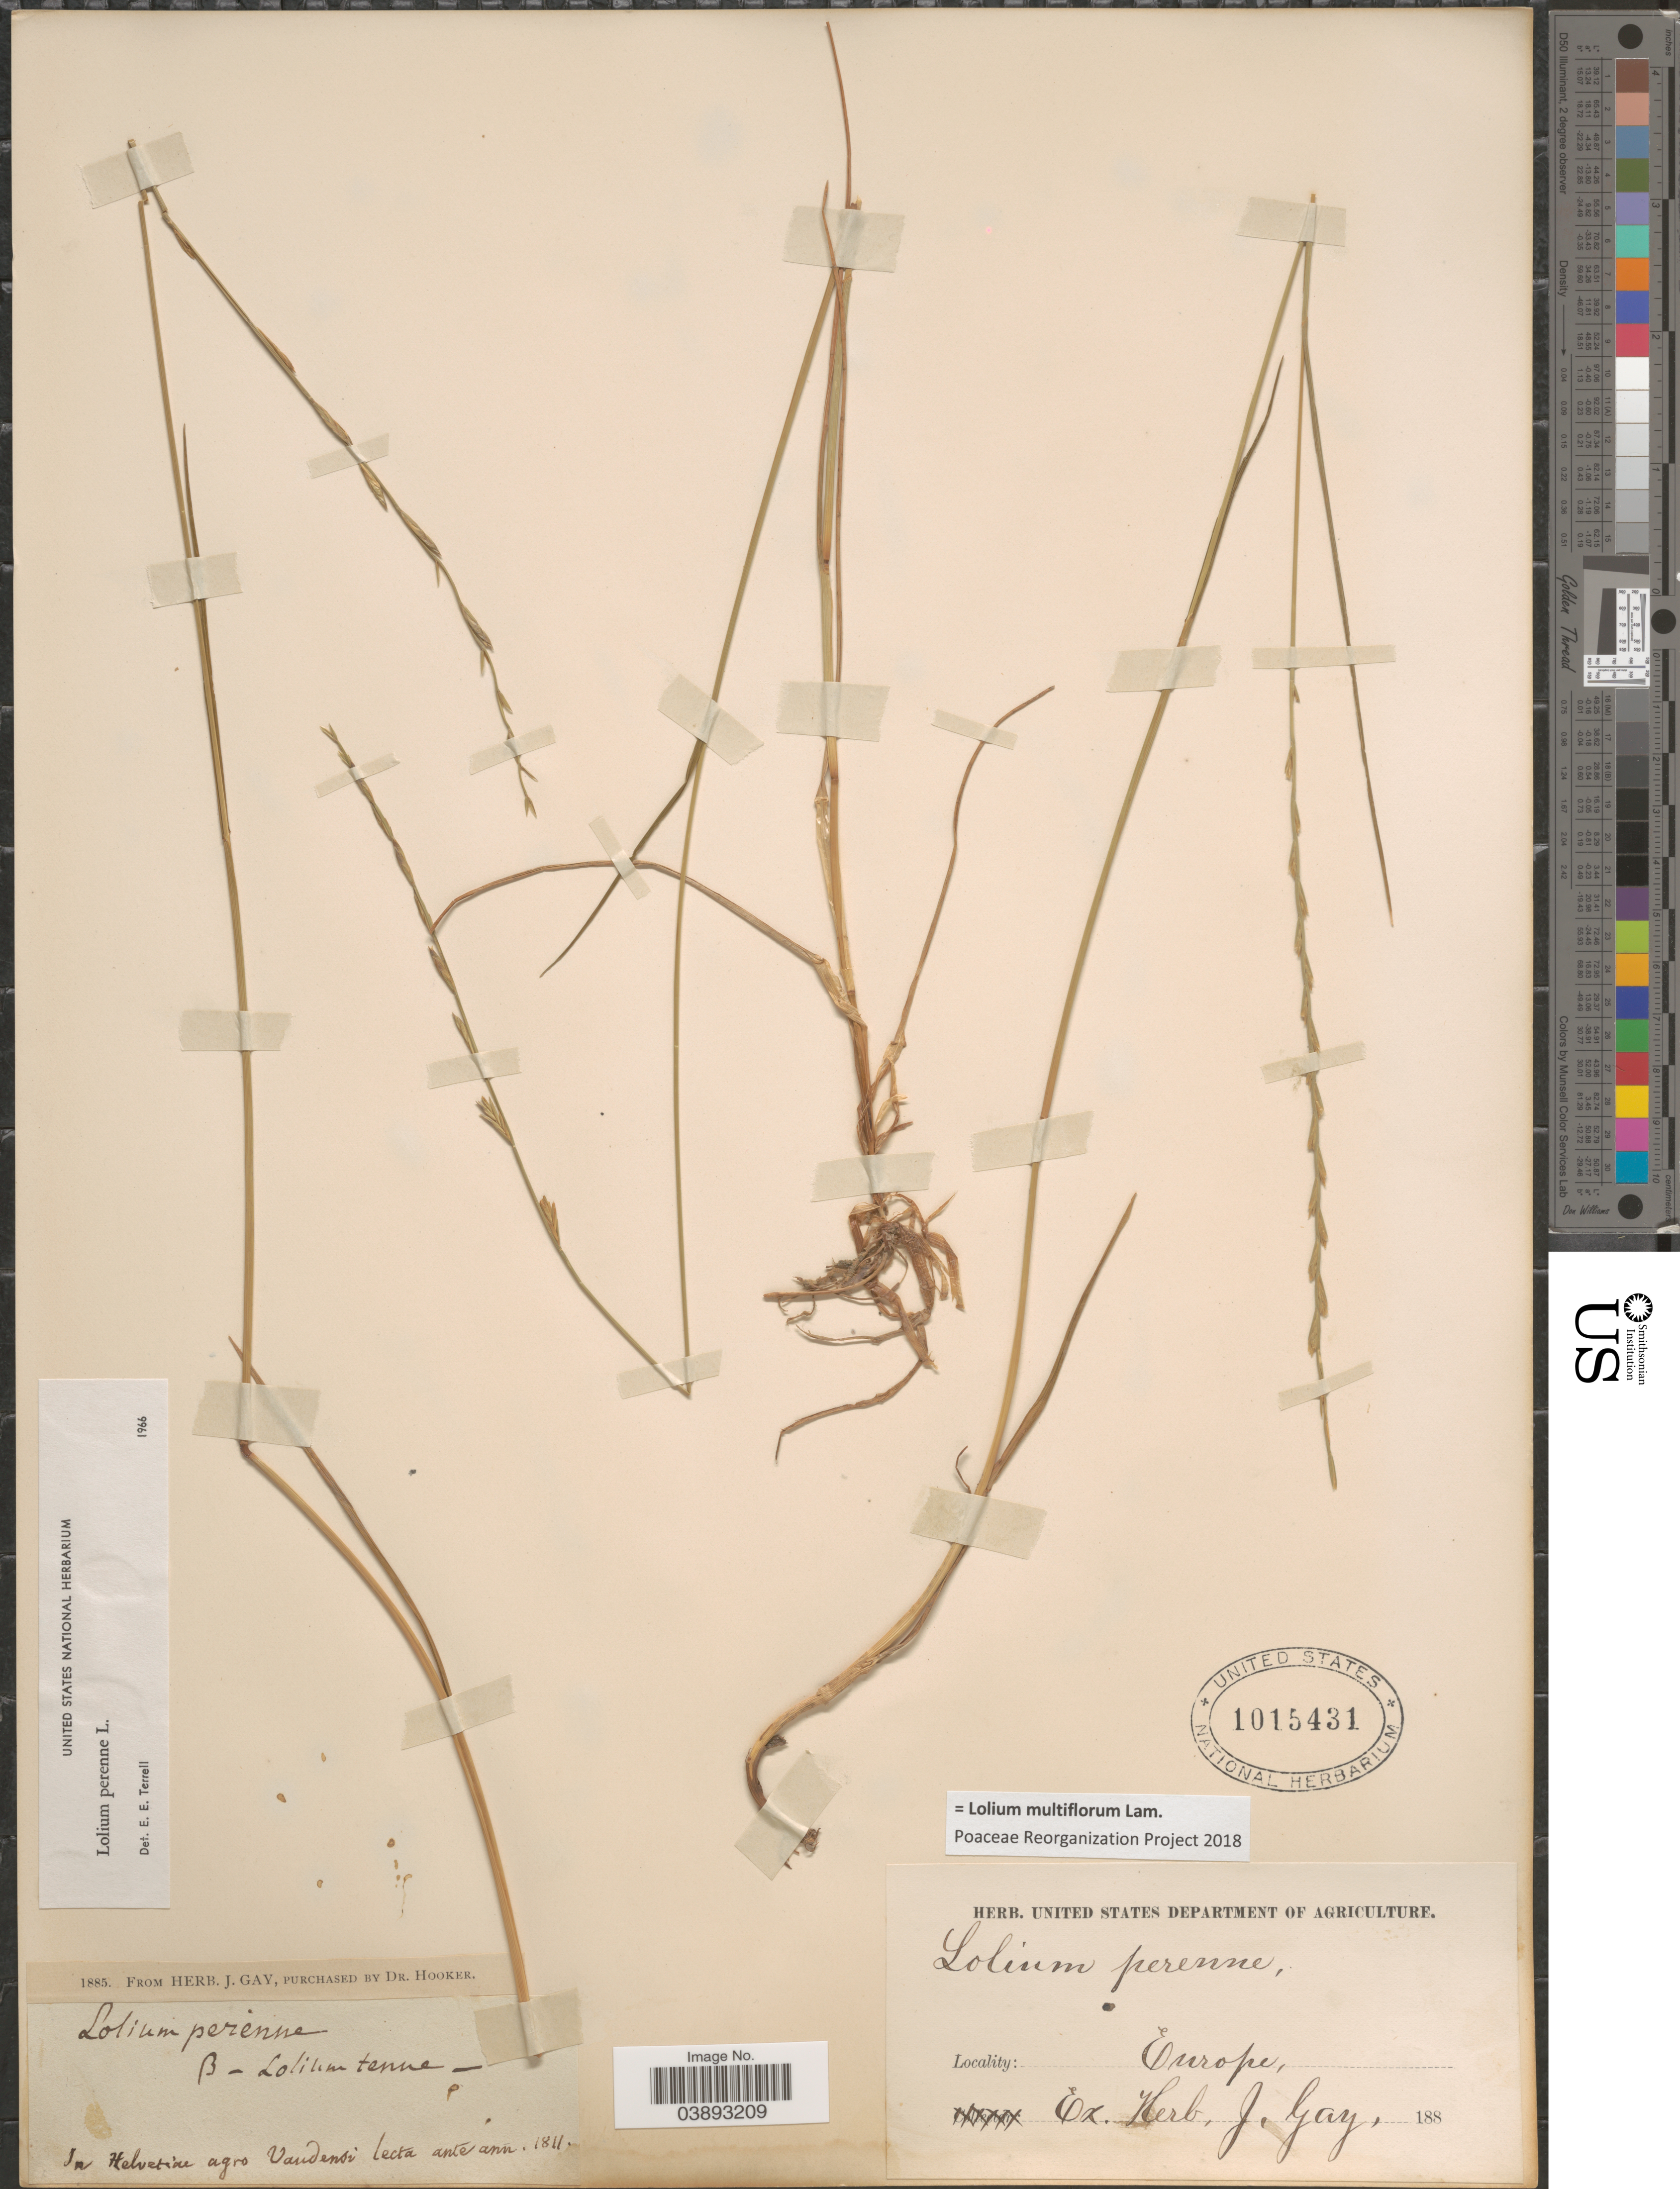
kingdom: Plantae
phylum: Tracheophyta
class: Liliopsida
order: Poales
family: Poaceae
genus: Lolium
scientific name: Lolium multiflorum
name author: Lam.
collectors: ex herb. J. Gay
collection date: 1811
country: Switzerland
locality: In Helvetiæ agro Vandendi.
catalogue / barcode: US 1015431